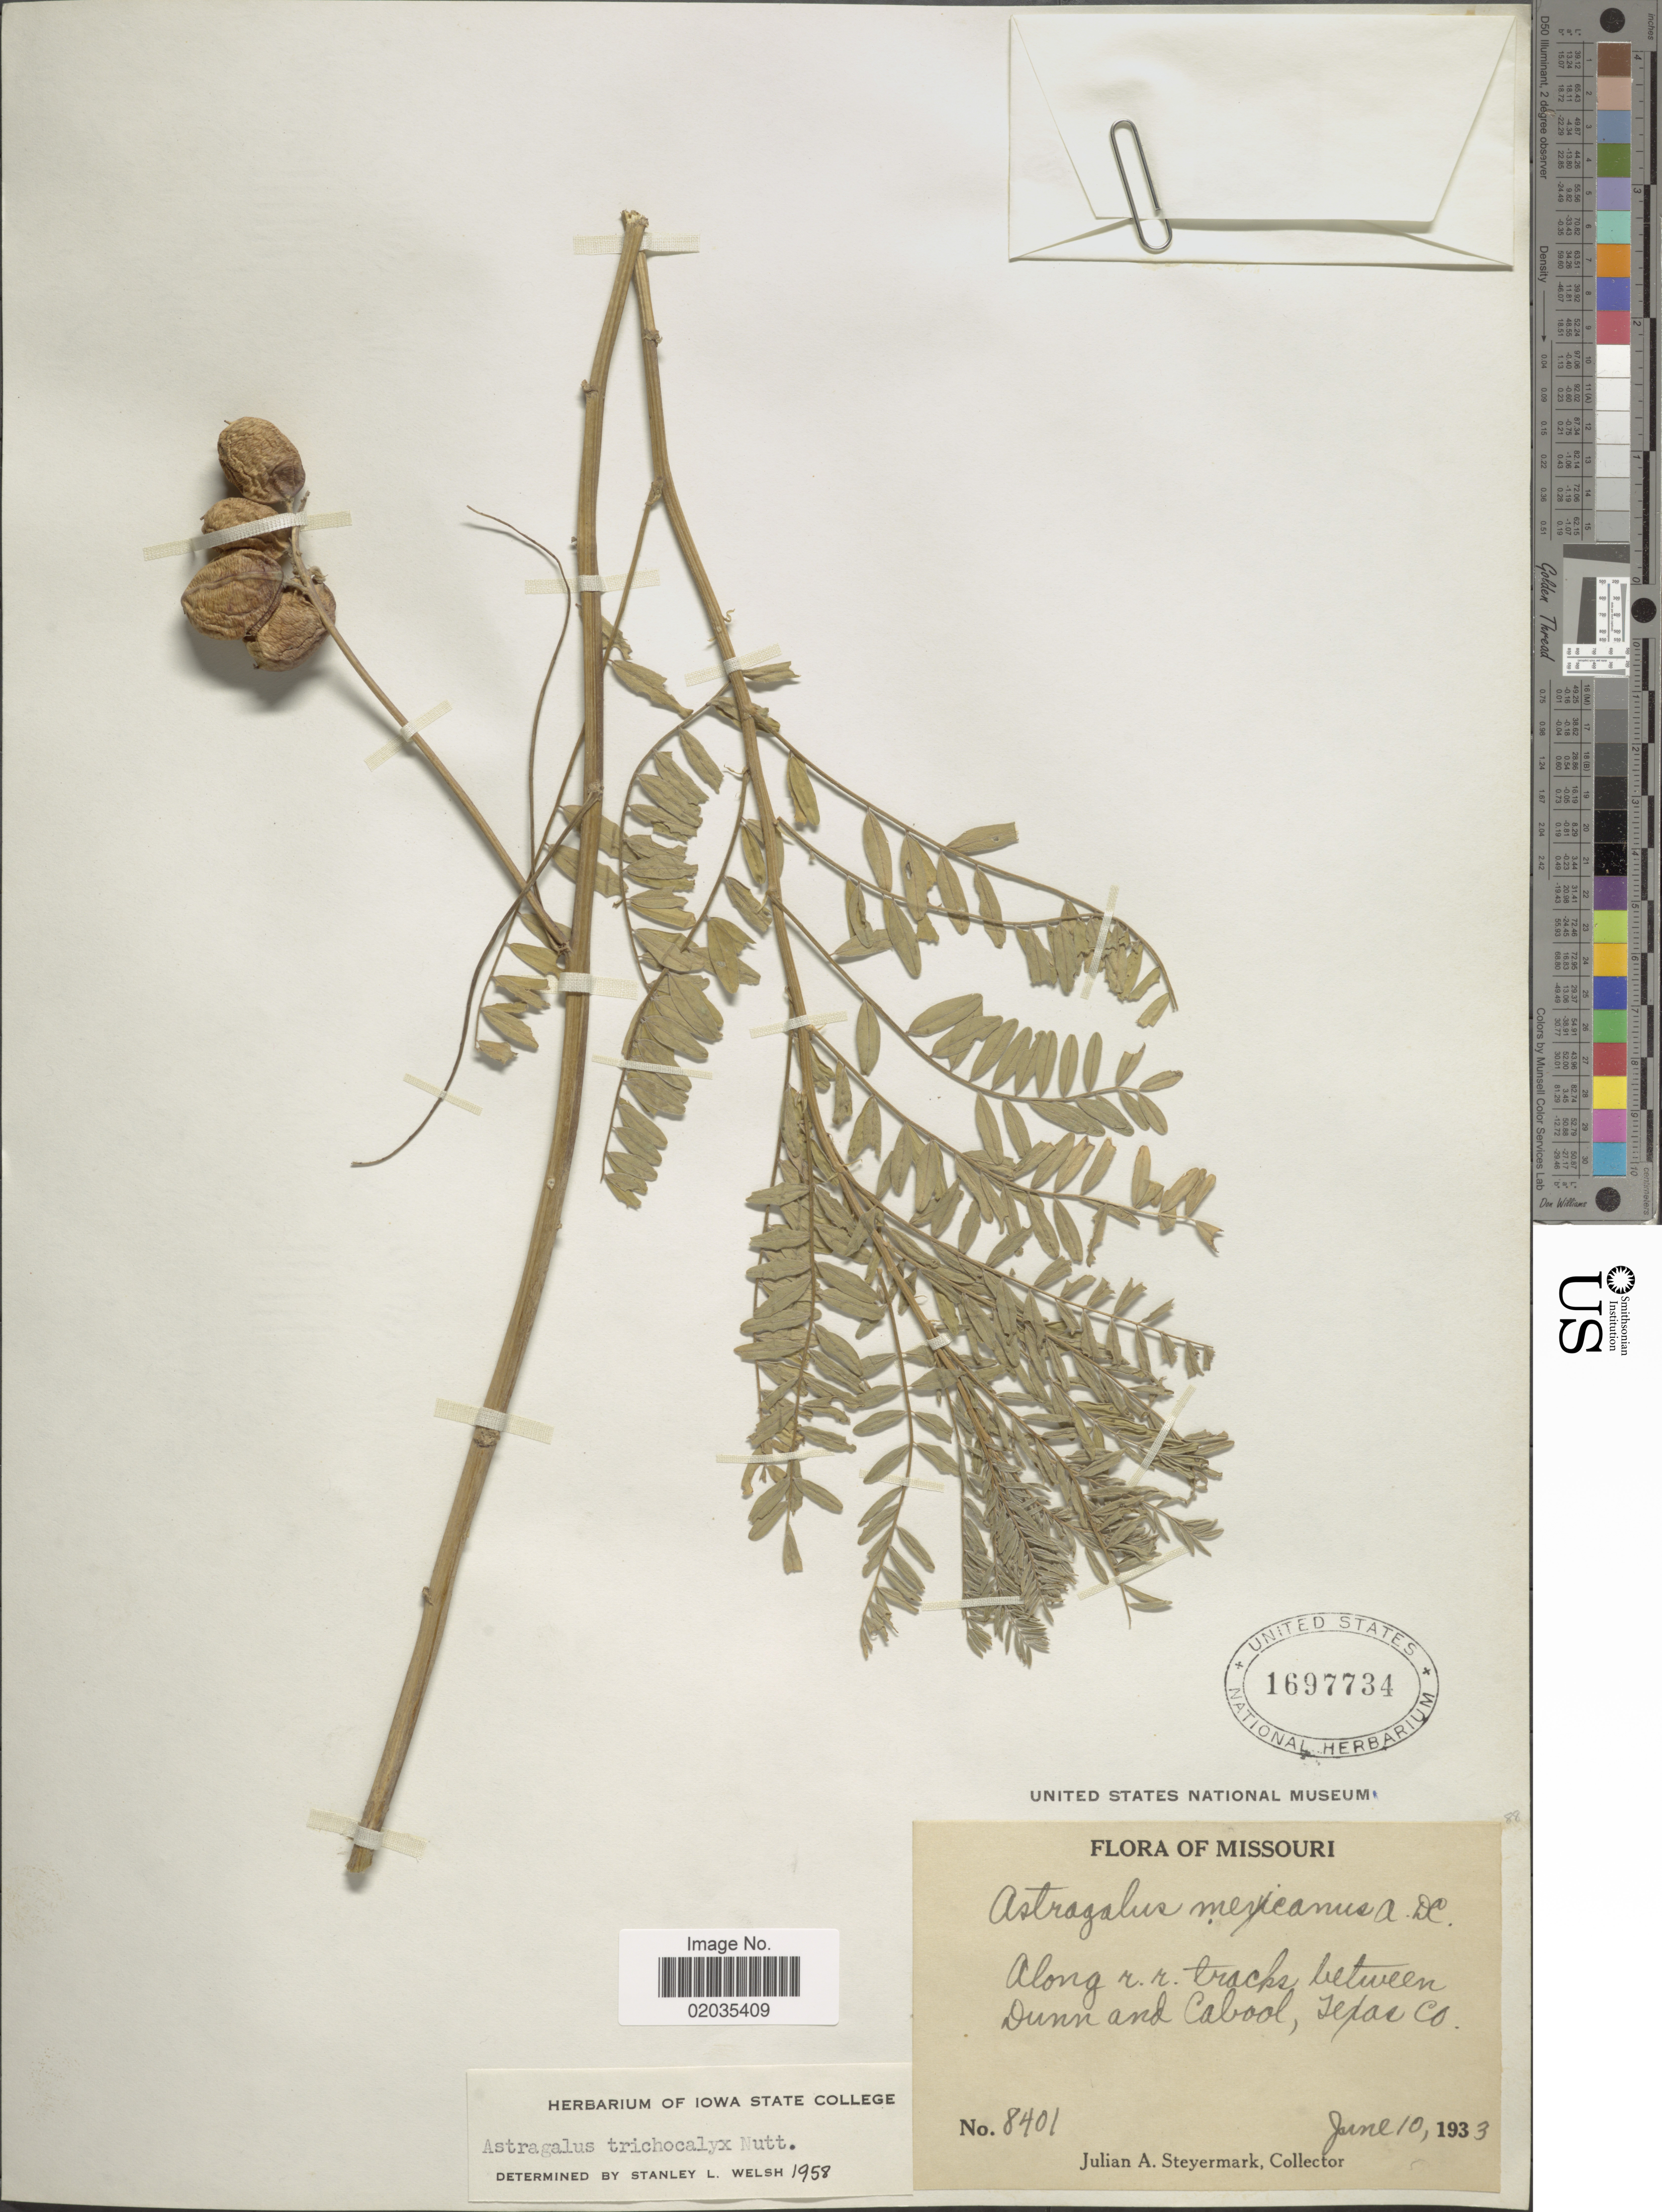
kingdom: Plantae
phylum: Tracheophyta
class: Magnoliopsida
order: Fabales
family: Fabaceae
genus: Astragalus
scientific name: Astragalus trichocalyx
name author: Nutt. ex Torr. & A. Gray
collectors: J. Steyermark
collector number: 8401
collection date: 1933-06-10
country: United States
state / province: Missouri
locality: Along r. r. tracks, between Dunn and Cabool, Texas Co.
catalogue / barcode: US 1697734